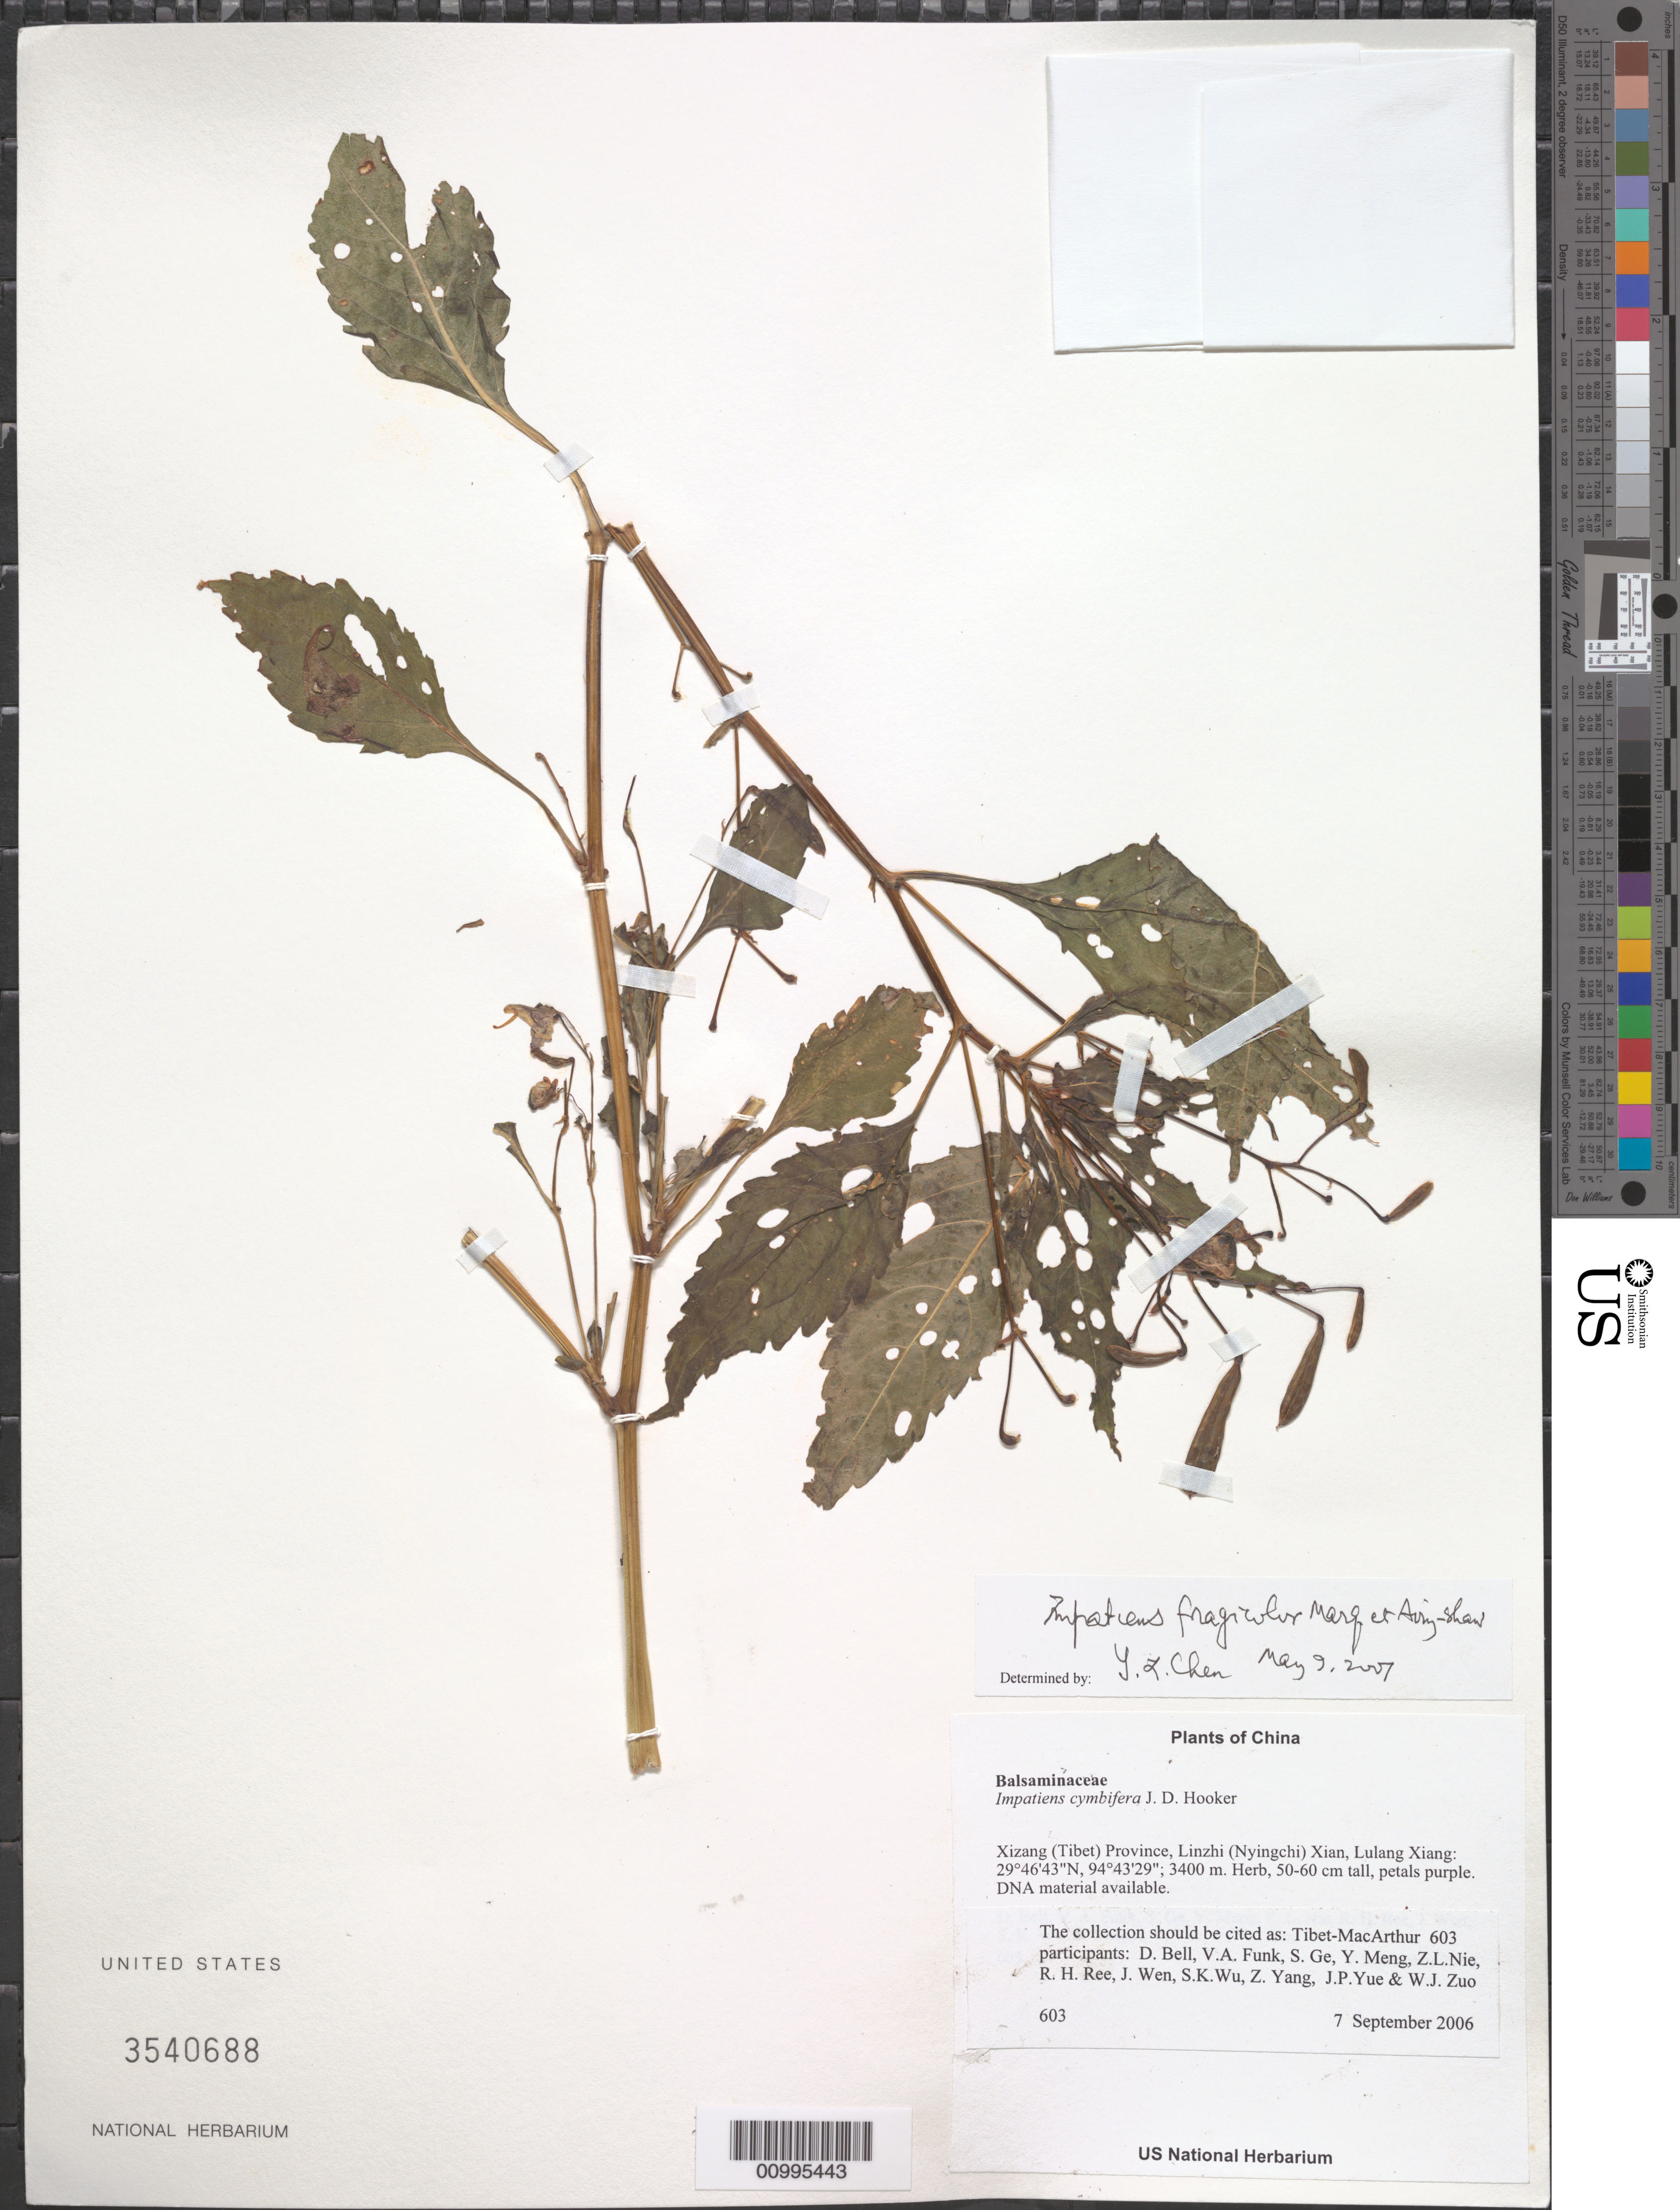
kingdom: Plantae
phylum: Tracheophyta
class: Magnoliopsida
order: Ericales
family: Balsaminaceae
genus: Impatiens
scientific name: Impatiens fragicolor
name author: C. Marquand & Airy Shaw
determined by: Yilin Chen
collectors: Tibet-MacArthur, D. A. Bell, V. Funk, S. Ge, Y. Meng, Z. Nie, R. Ree, J. Wen, S. K. Wu, Z. Yang, J. Yue & W. Zuo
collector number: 603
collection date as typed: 07 Sep 2006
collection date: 2006-09-07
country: China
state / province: Xizang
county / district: Linzhi (Nyingchi) Xian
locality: Lulang Xiang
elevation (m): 3400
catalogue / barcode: US 3540688